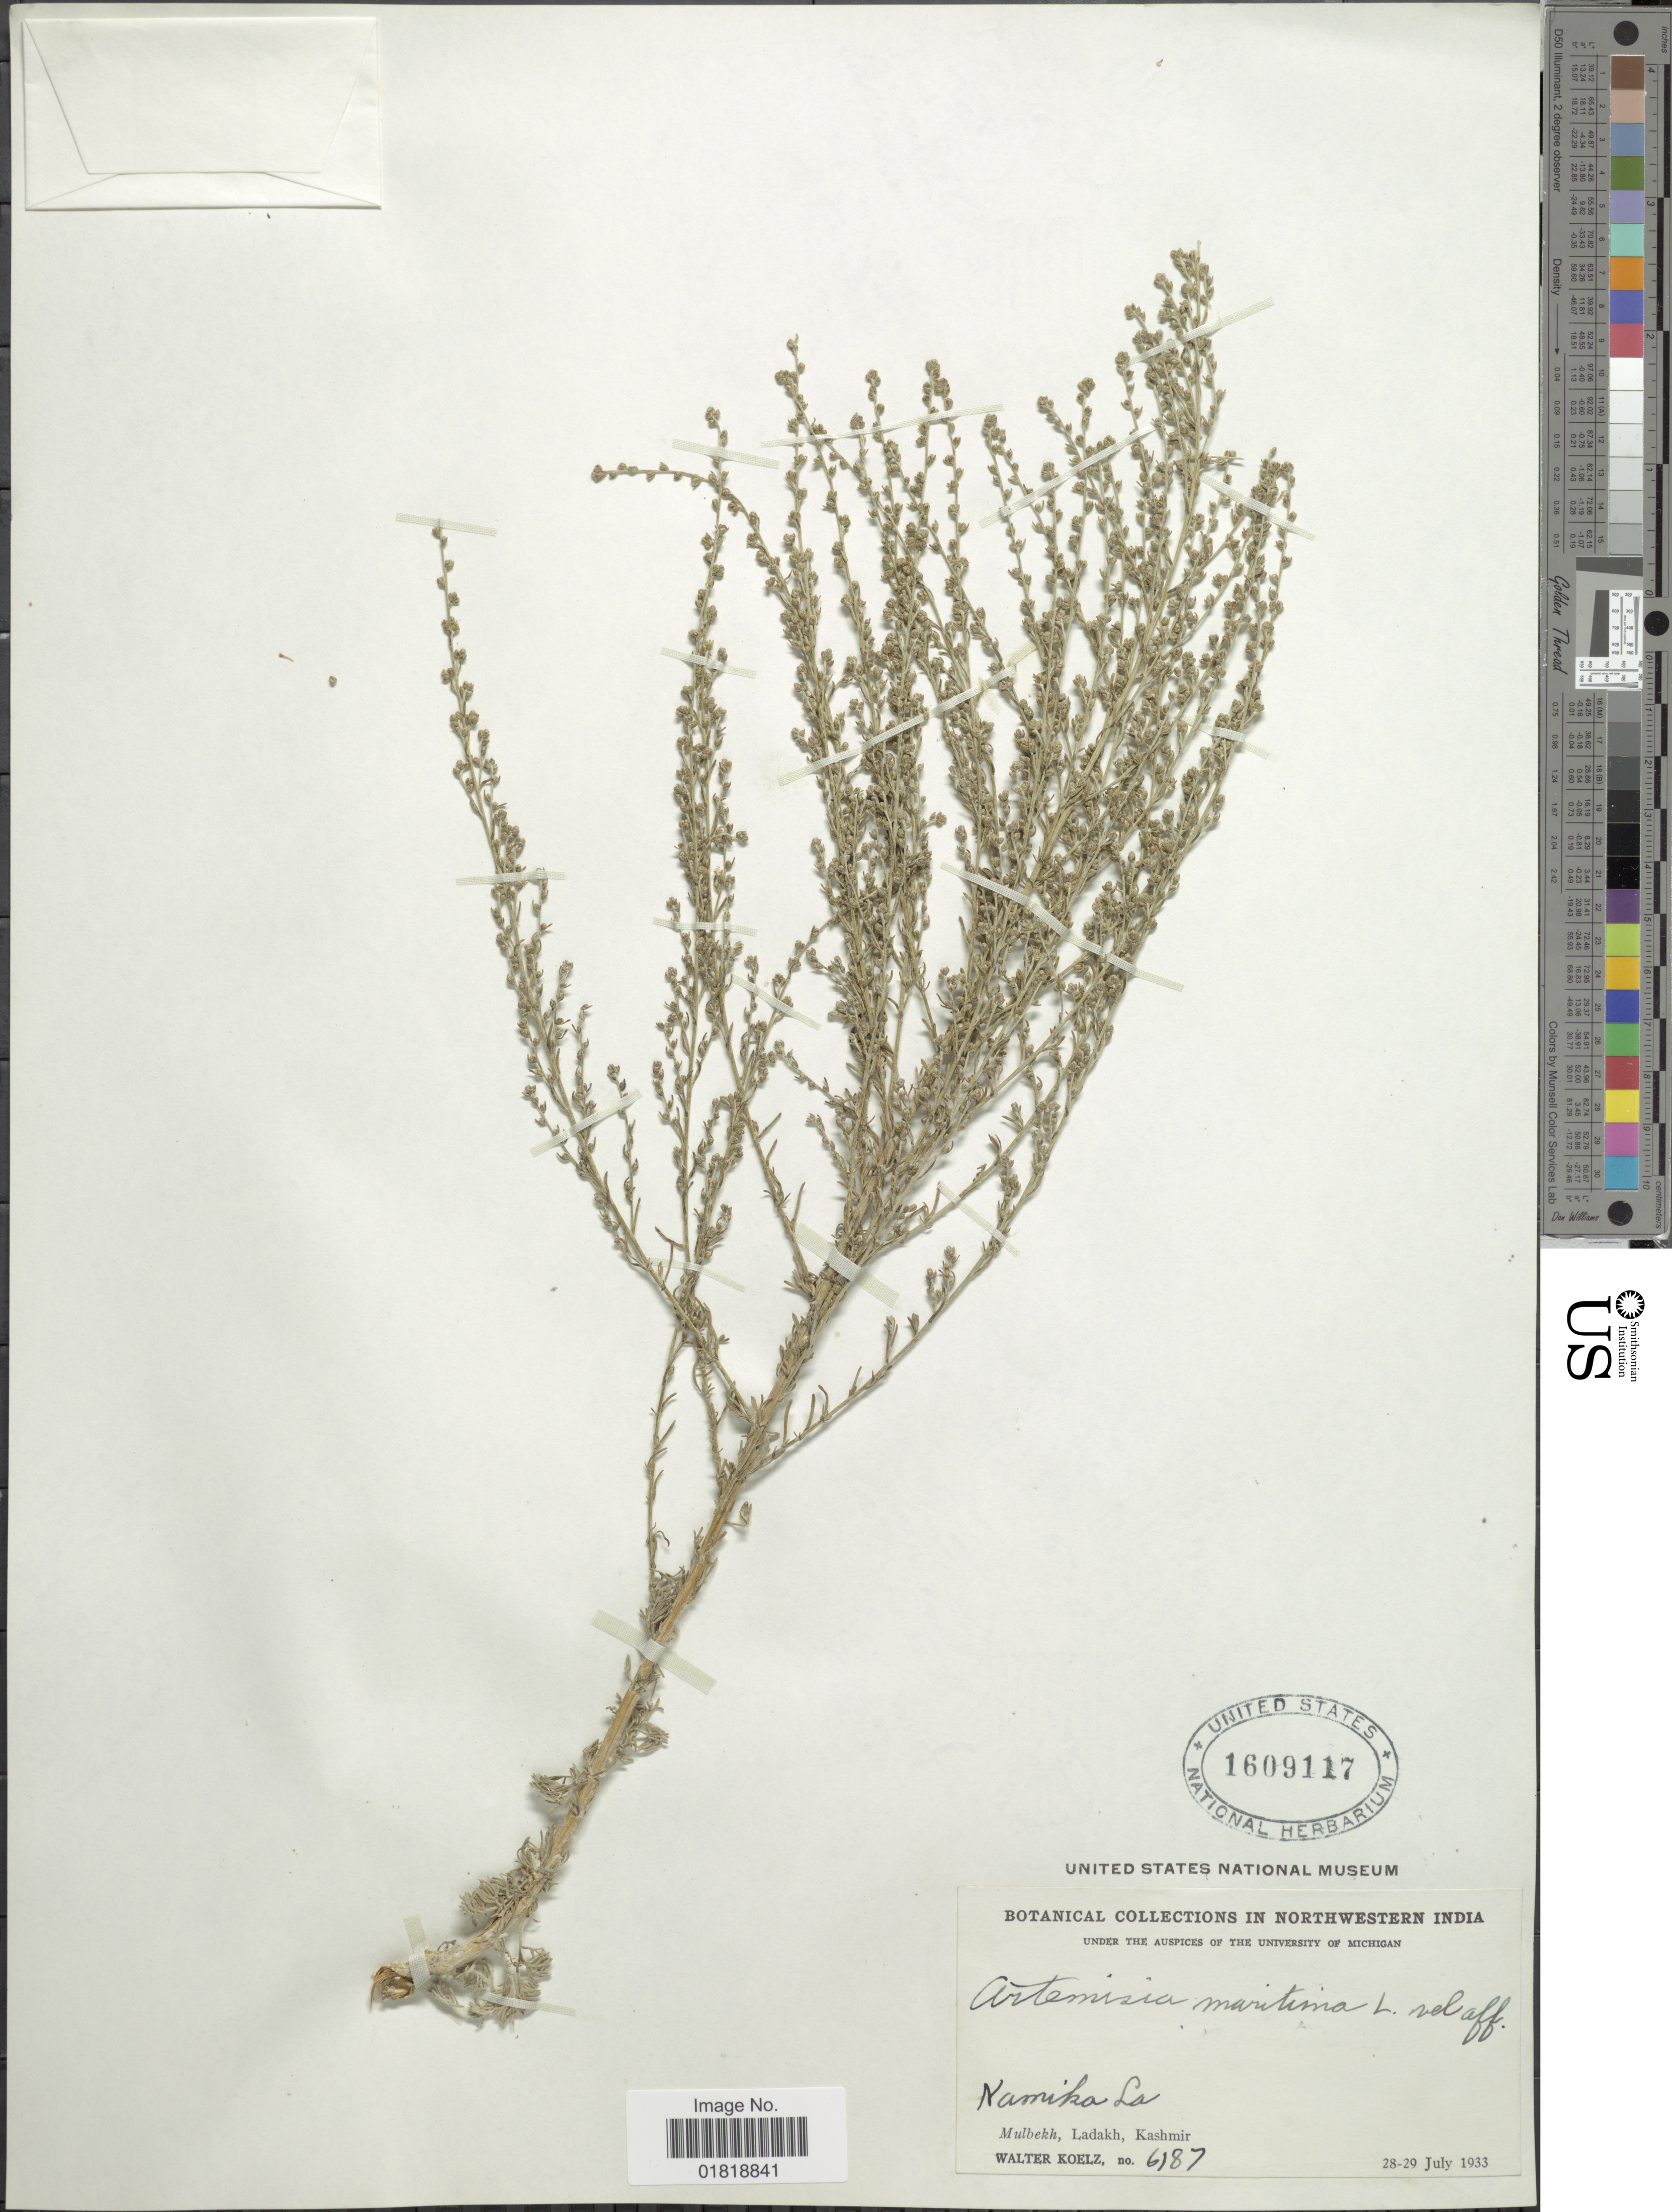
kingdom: Plantae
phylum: Tracheophyta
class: Magnoliopsida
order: Asterales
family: Asteraceae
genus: Artemisia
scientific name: Artemisia maritima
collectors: W. N. Koelz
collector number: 6187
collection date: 1933-07-28/1933-07-29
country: India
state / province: Jammu and Kashmir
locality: Northwestern India, Namika La, Mulbekh, Ladakh, Kashmir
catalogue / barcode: US 1609117